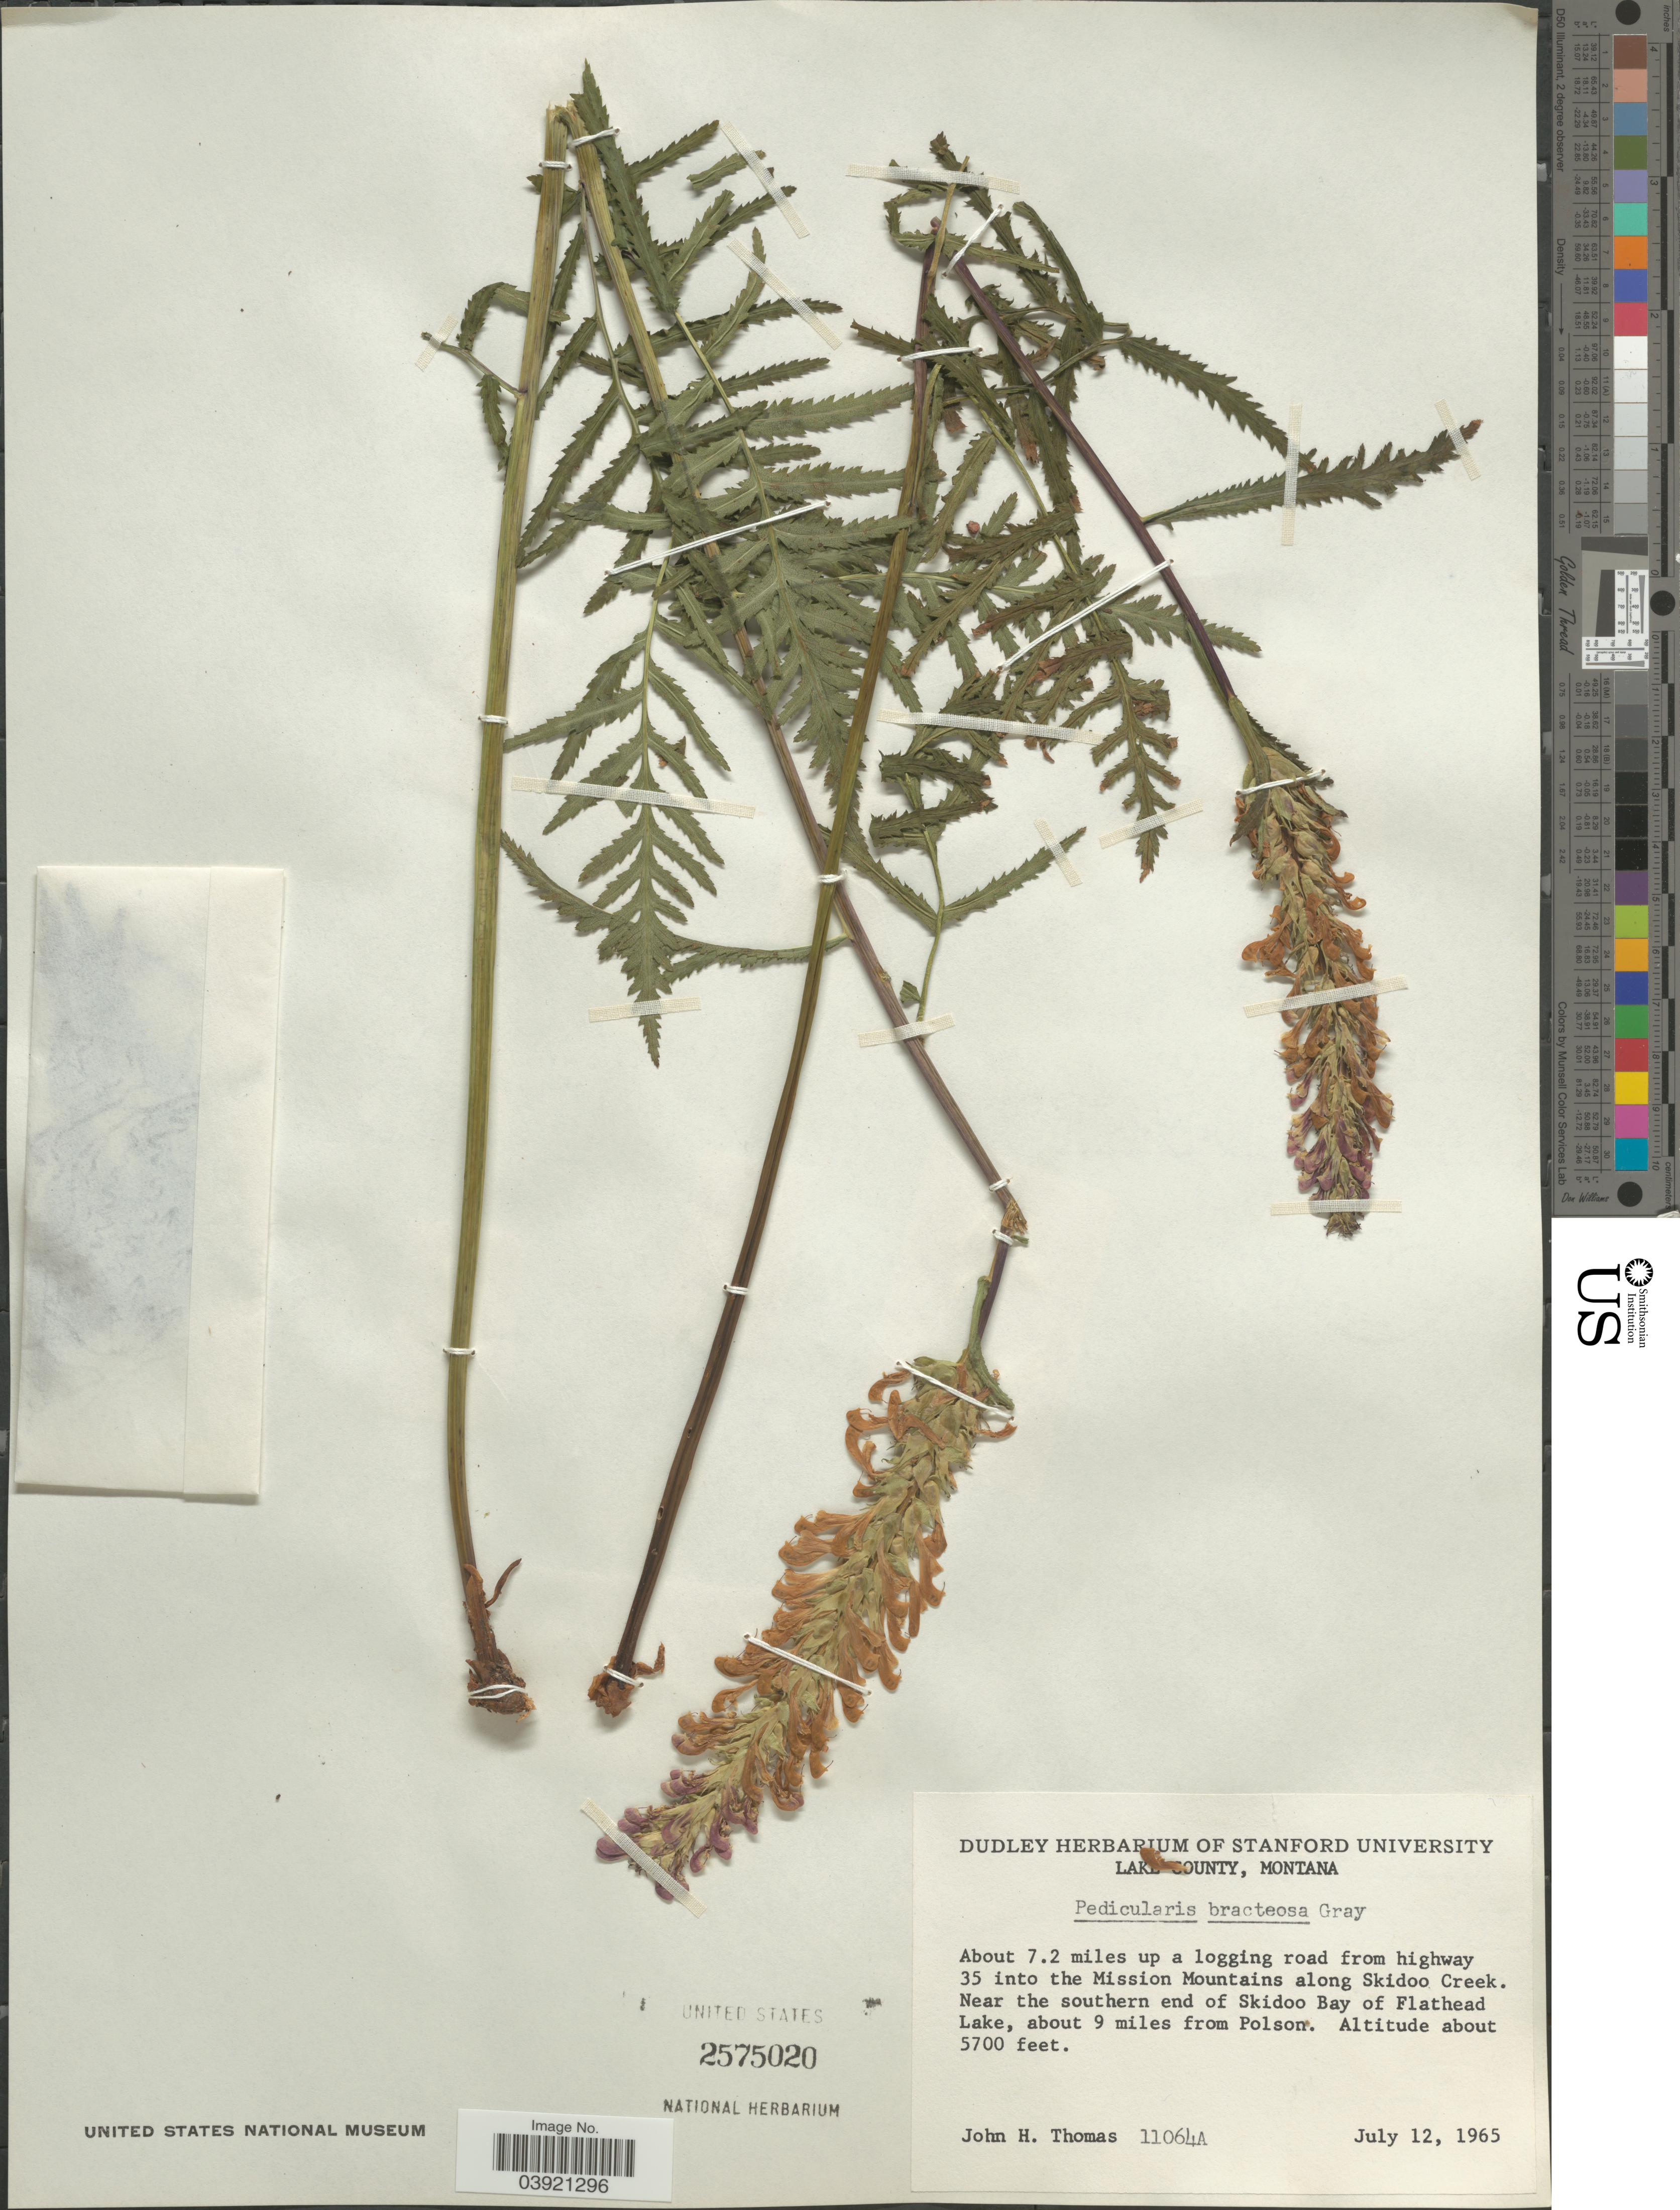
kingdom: Plantae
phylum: Tracheophyta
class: Magnoliopsida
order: Lamiales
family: Orobanchaceae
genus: Pedicularis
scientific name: Pedicularis bracteosa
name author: Benth.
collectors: J. H. Thomas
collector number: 11064A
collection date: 1965-07-12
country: United States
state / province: Montana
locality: Lake County. About 7.2 miles up a logging road from highway 35 into the Mission Mountains along Skidoo Creek. Near the southern end of Skidoo Bay of Flathead Lake, about 9 miles from Polson.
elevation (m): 1737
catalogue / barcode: US 2575020